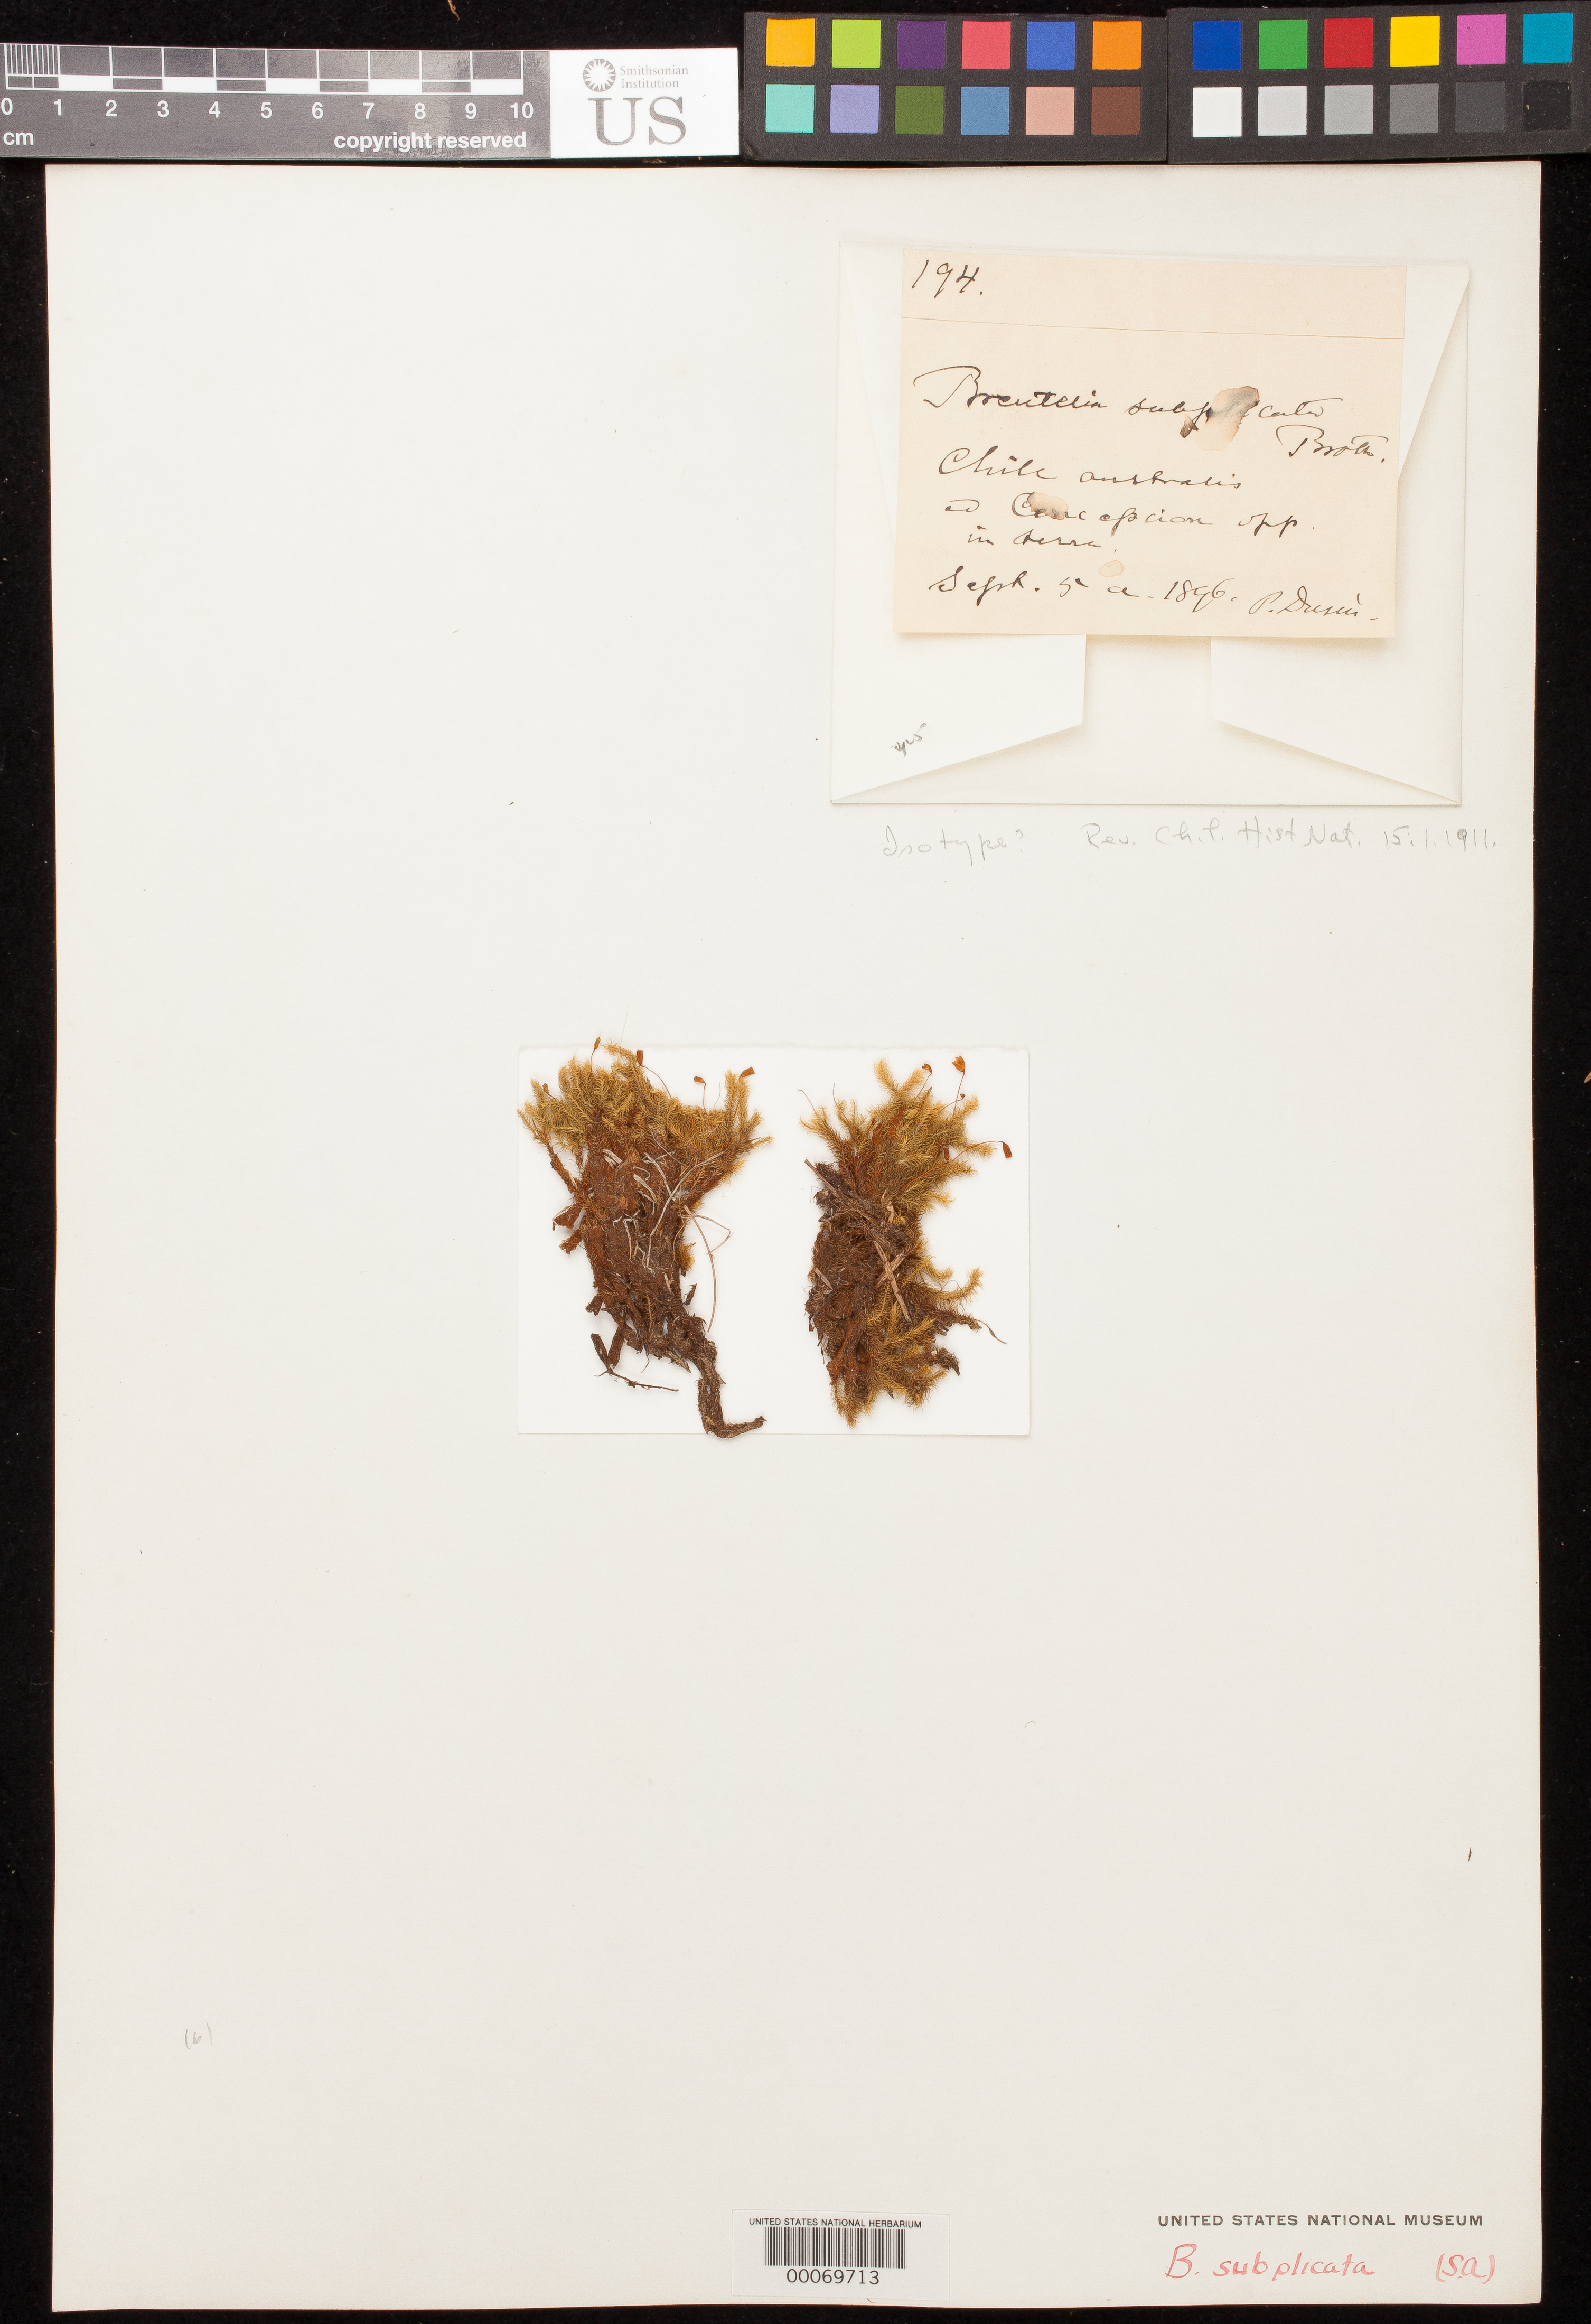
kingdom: Plantae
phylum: Bryophyta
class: Bryopsida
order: Bartramiales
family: Bartramiaceae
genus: Breutelia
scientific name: Breutelia subplicata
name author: Broth. ex Thér.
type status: Possible Type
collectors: P. Dusén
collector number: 194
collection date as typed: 05 Sep 1896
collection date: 1896-09-05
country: Chile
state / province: Bio-Bío (VIII)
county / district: Concepción